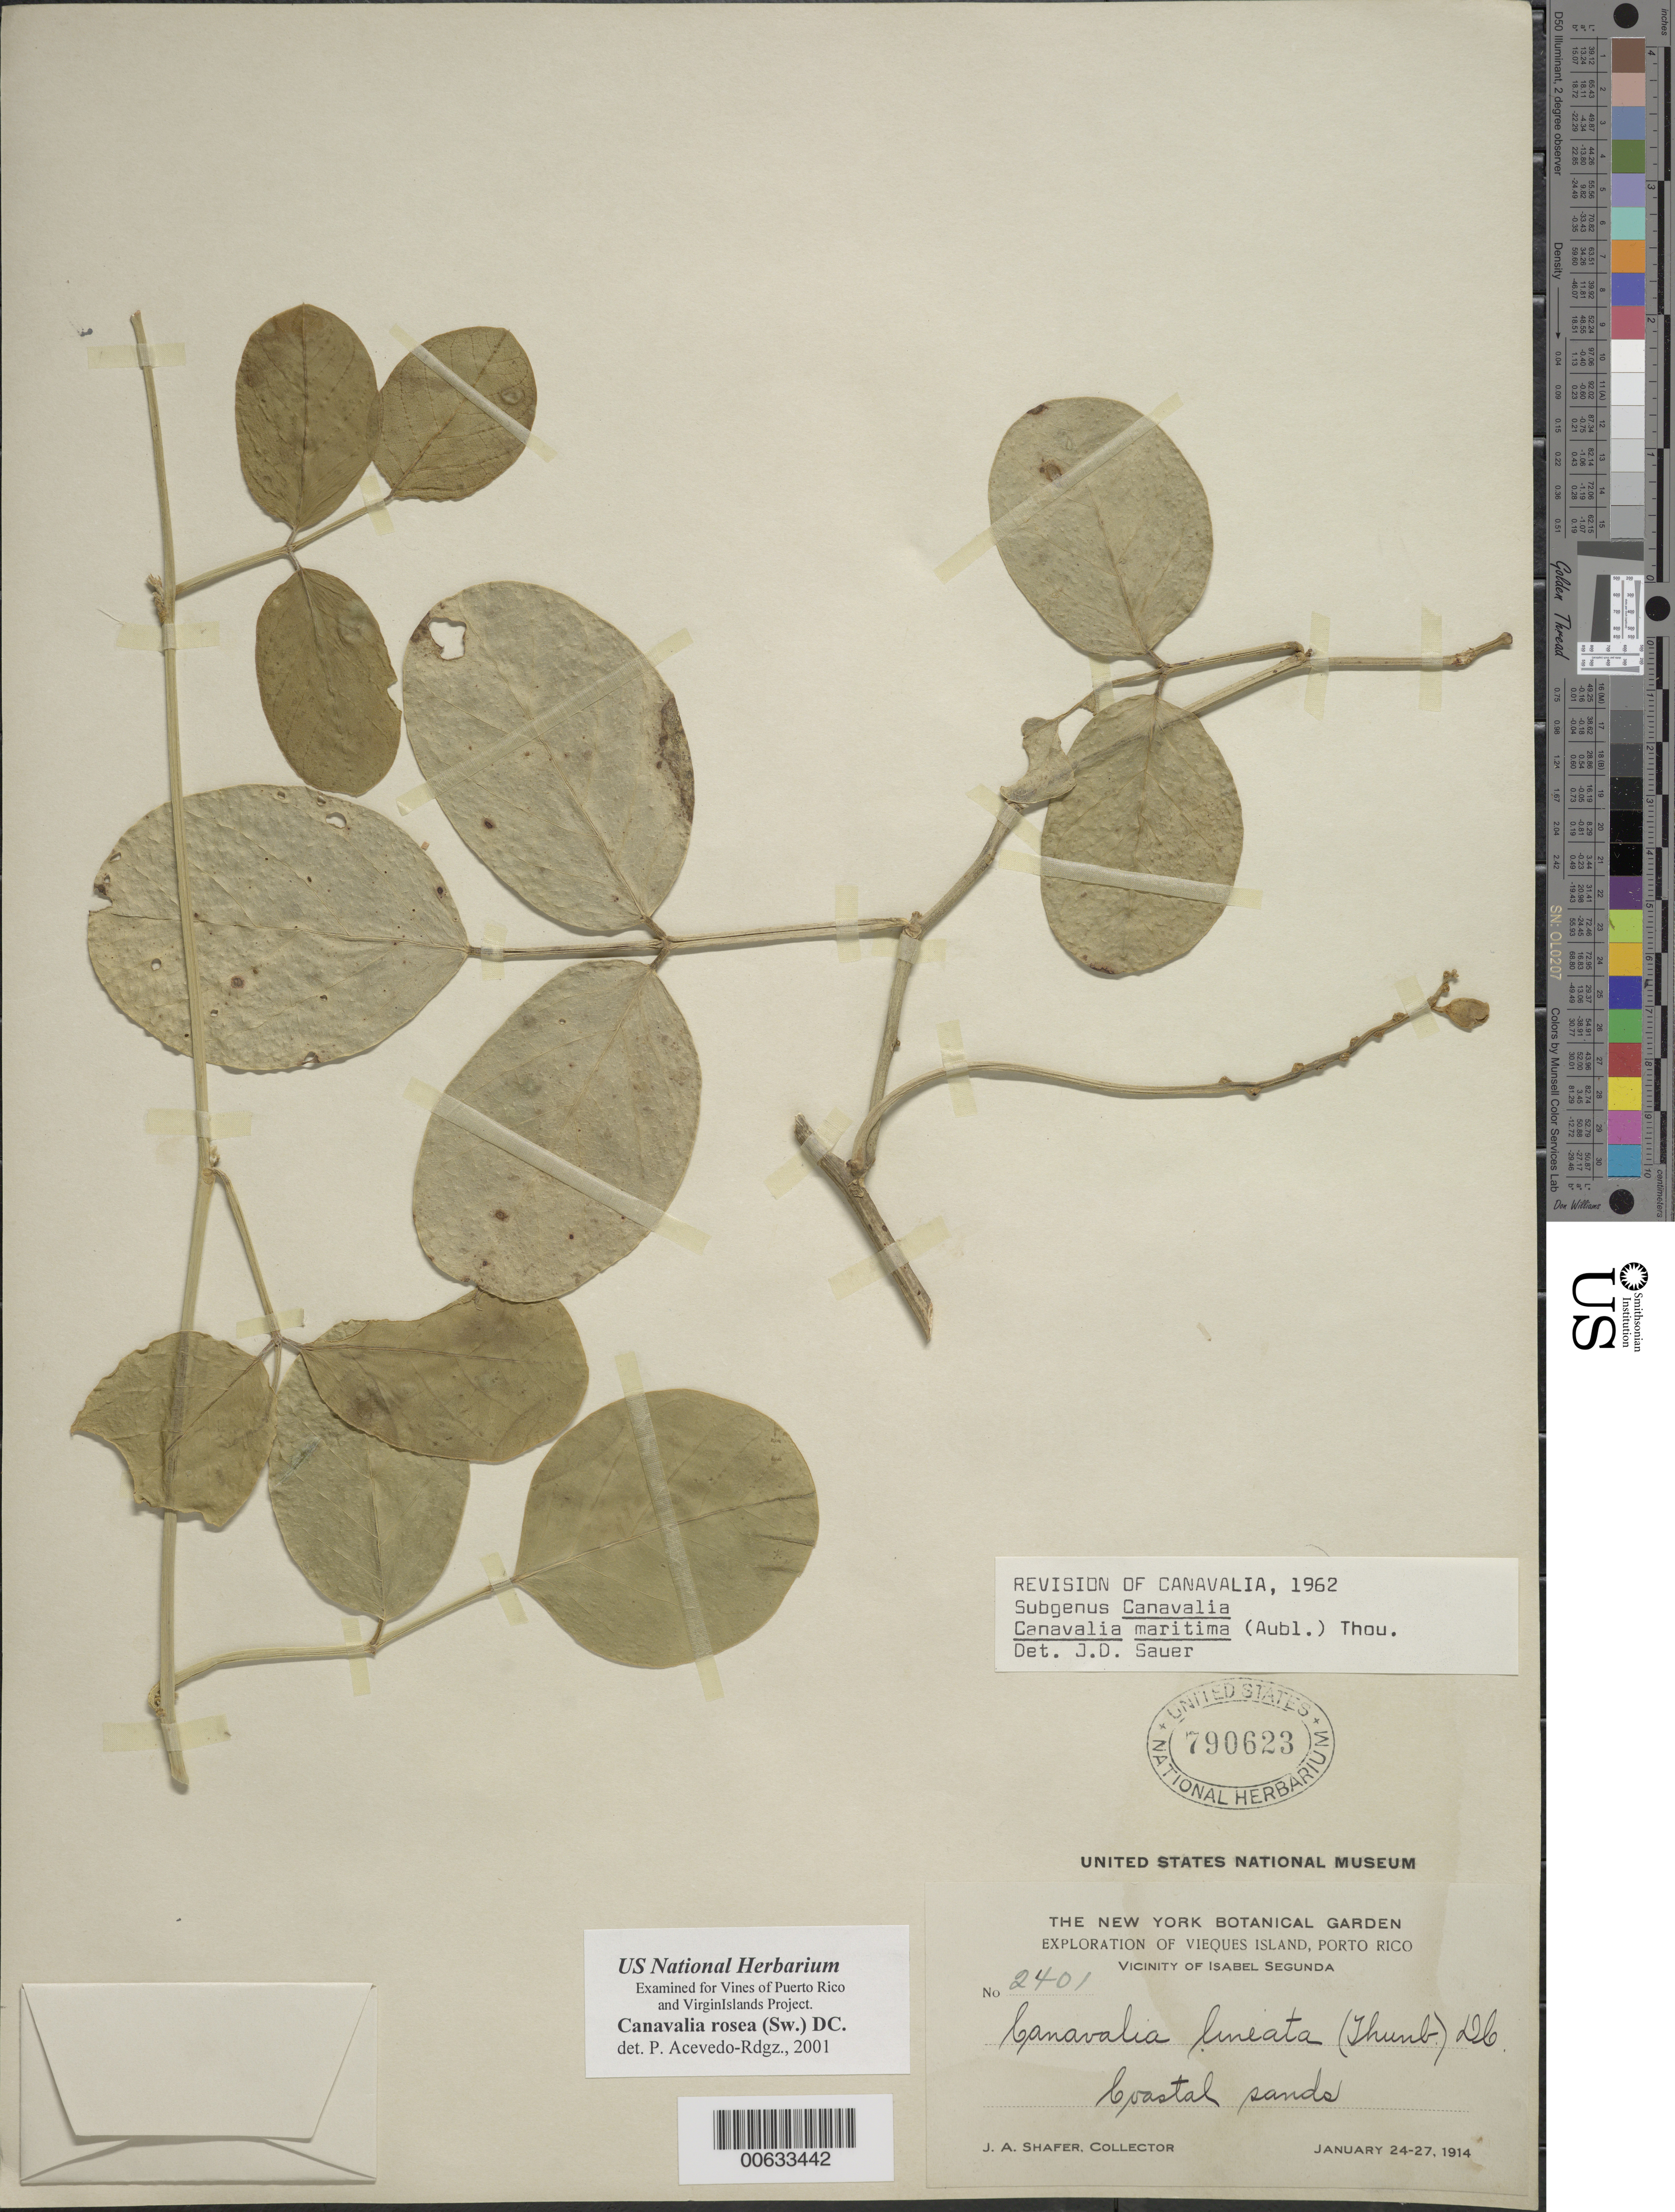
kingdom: Plantae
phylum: Tracheophyta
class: Magnoliopsida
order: Fabales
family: Fabaceae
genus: Canavalia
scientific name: Canavalia rosea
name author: (Sw.) DC.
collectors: J. A. Shafer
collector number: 241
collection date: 1914-01-24/1914-01-27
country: Puerto Rico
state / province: Vieques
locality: Vieques Island, Porto Rico, Vicinity of Isabel Segunda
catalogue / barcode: US 790623